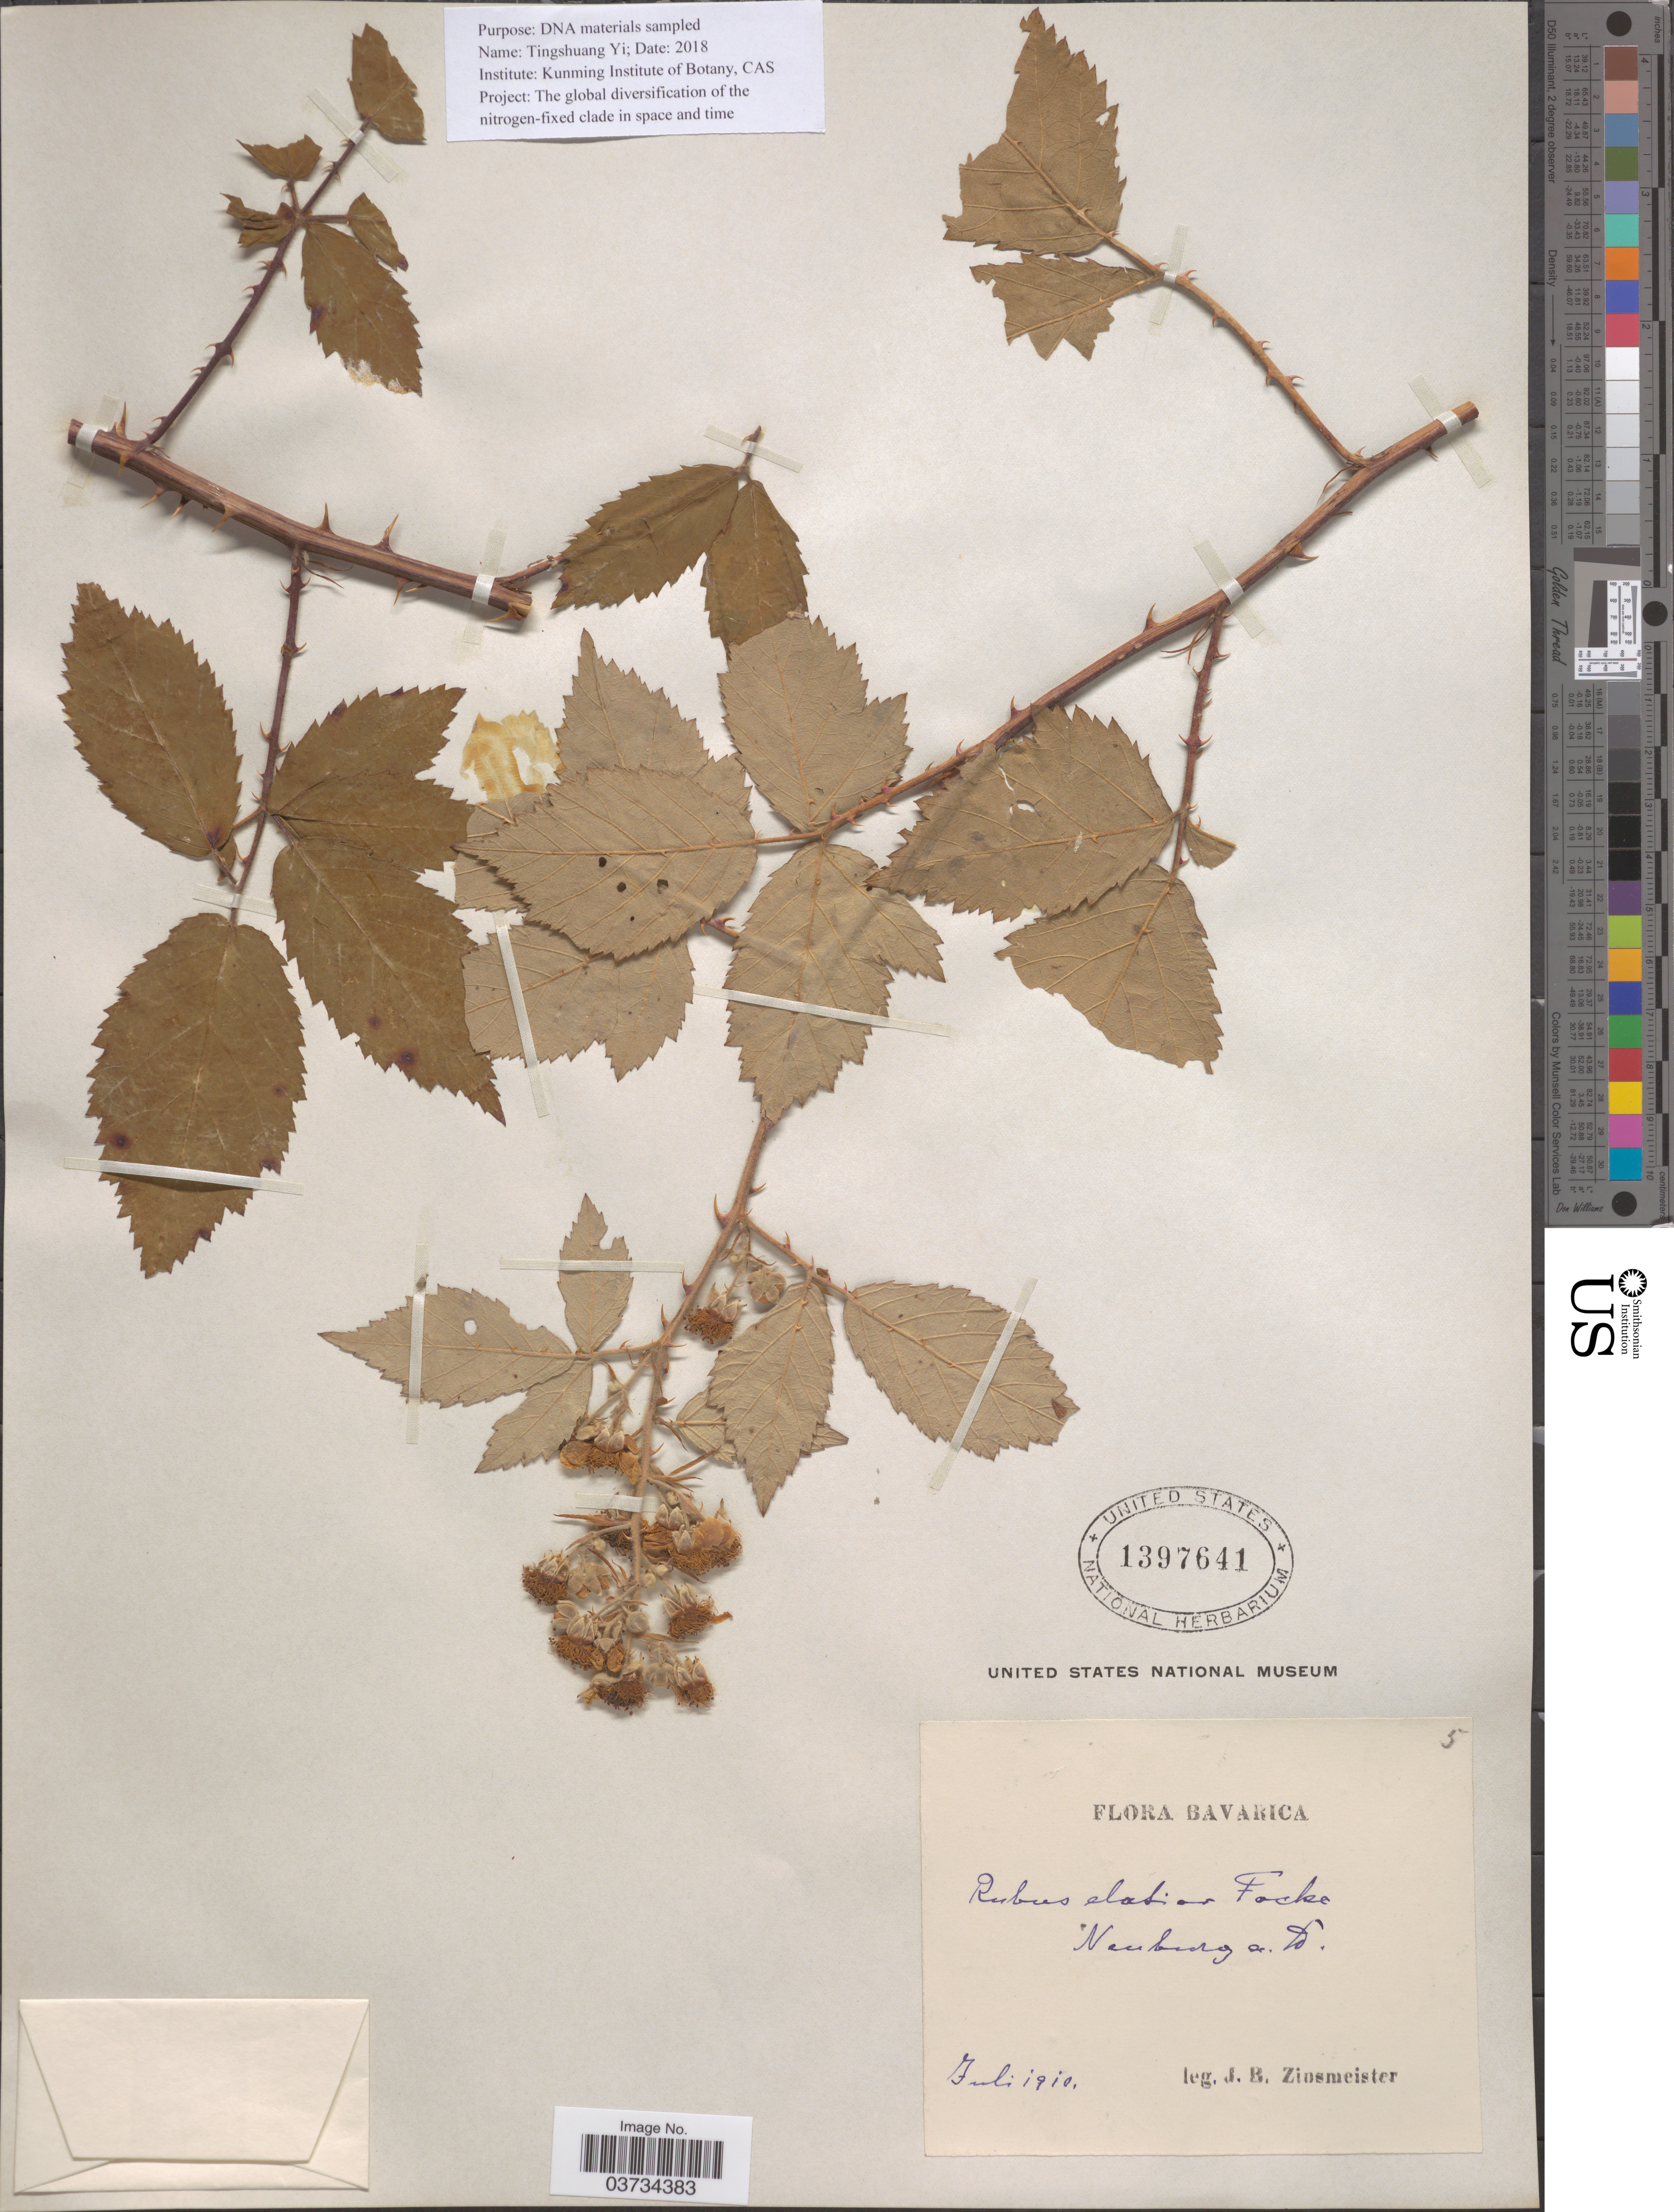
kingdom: Plantae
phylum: Tracheophyta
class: Magnoliopsida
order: Rosales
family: Rosaceae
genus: Rubus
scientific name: Rubus elatior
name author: Focke ex Gremli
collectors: J. Zinsmeister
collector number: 5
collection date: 1910-07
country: Germany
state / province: Bayern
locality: Bavarica. Neuberg a. D. [interpreted]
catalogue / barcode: US 1397641